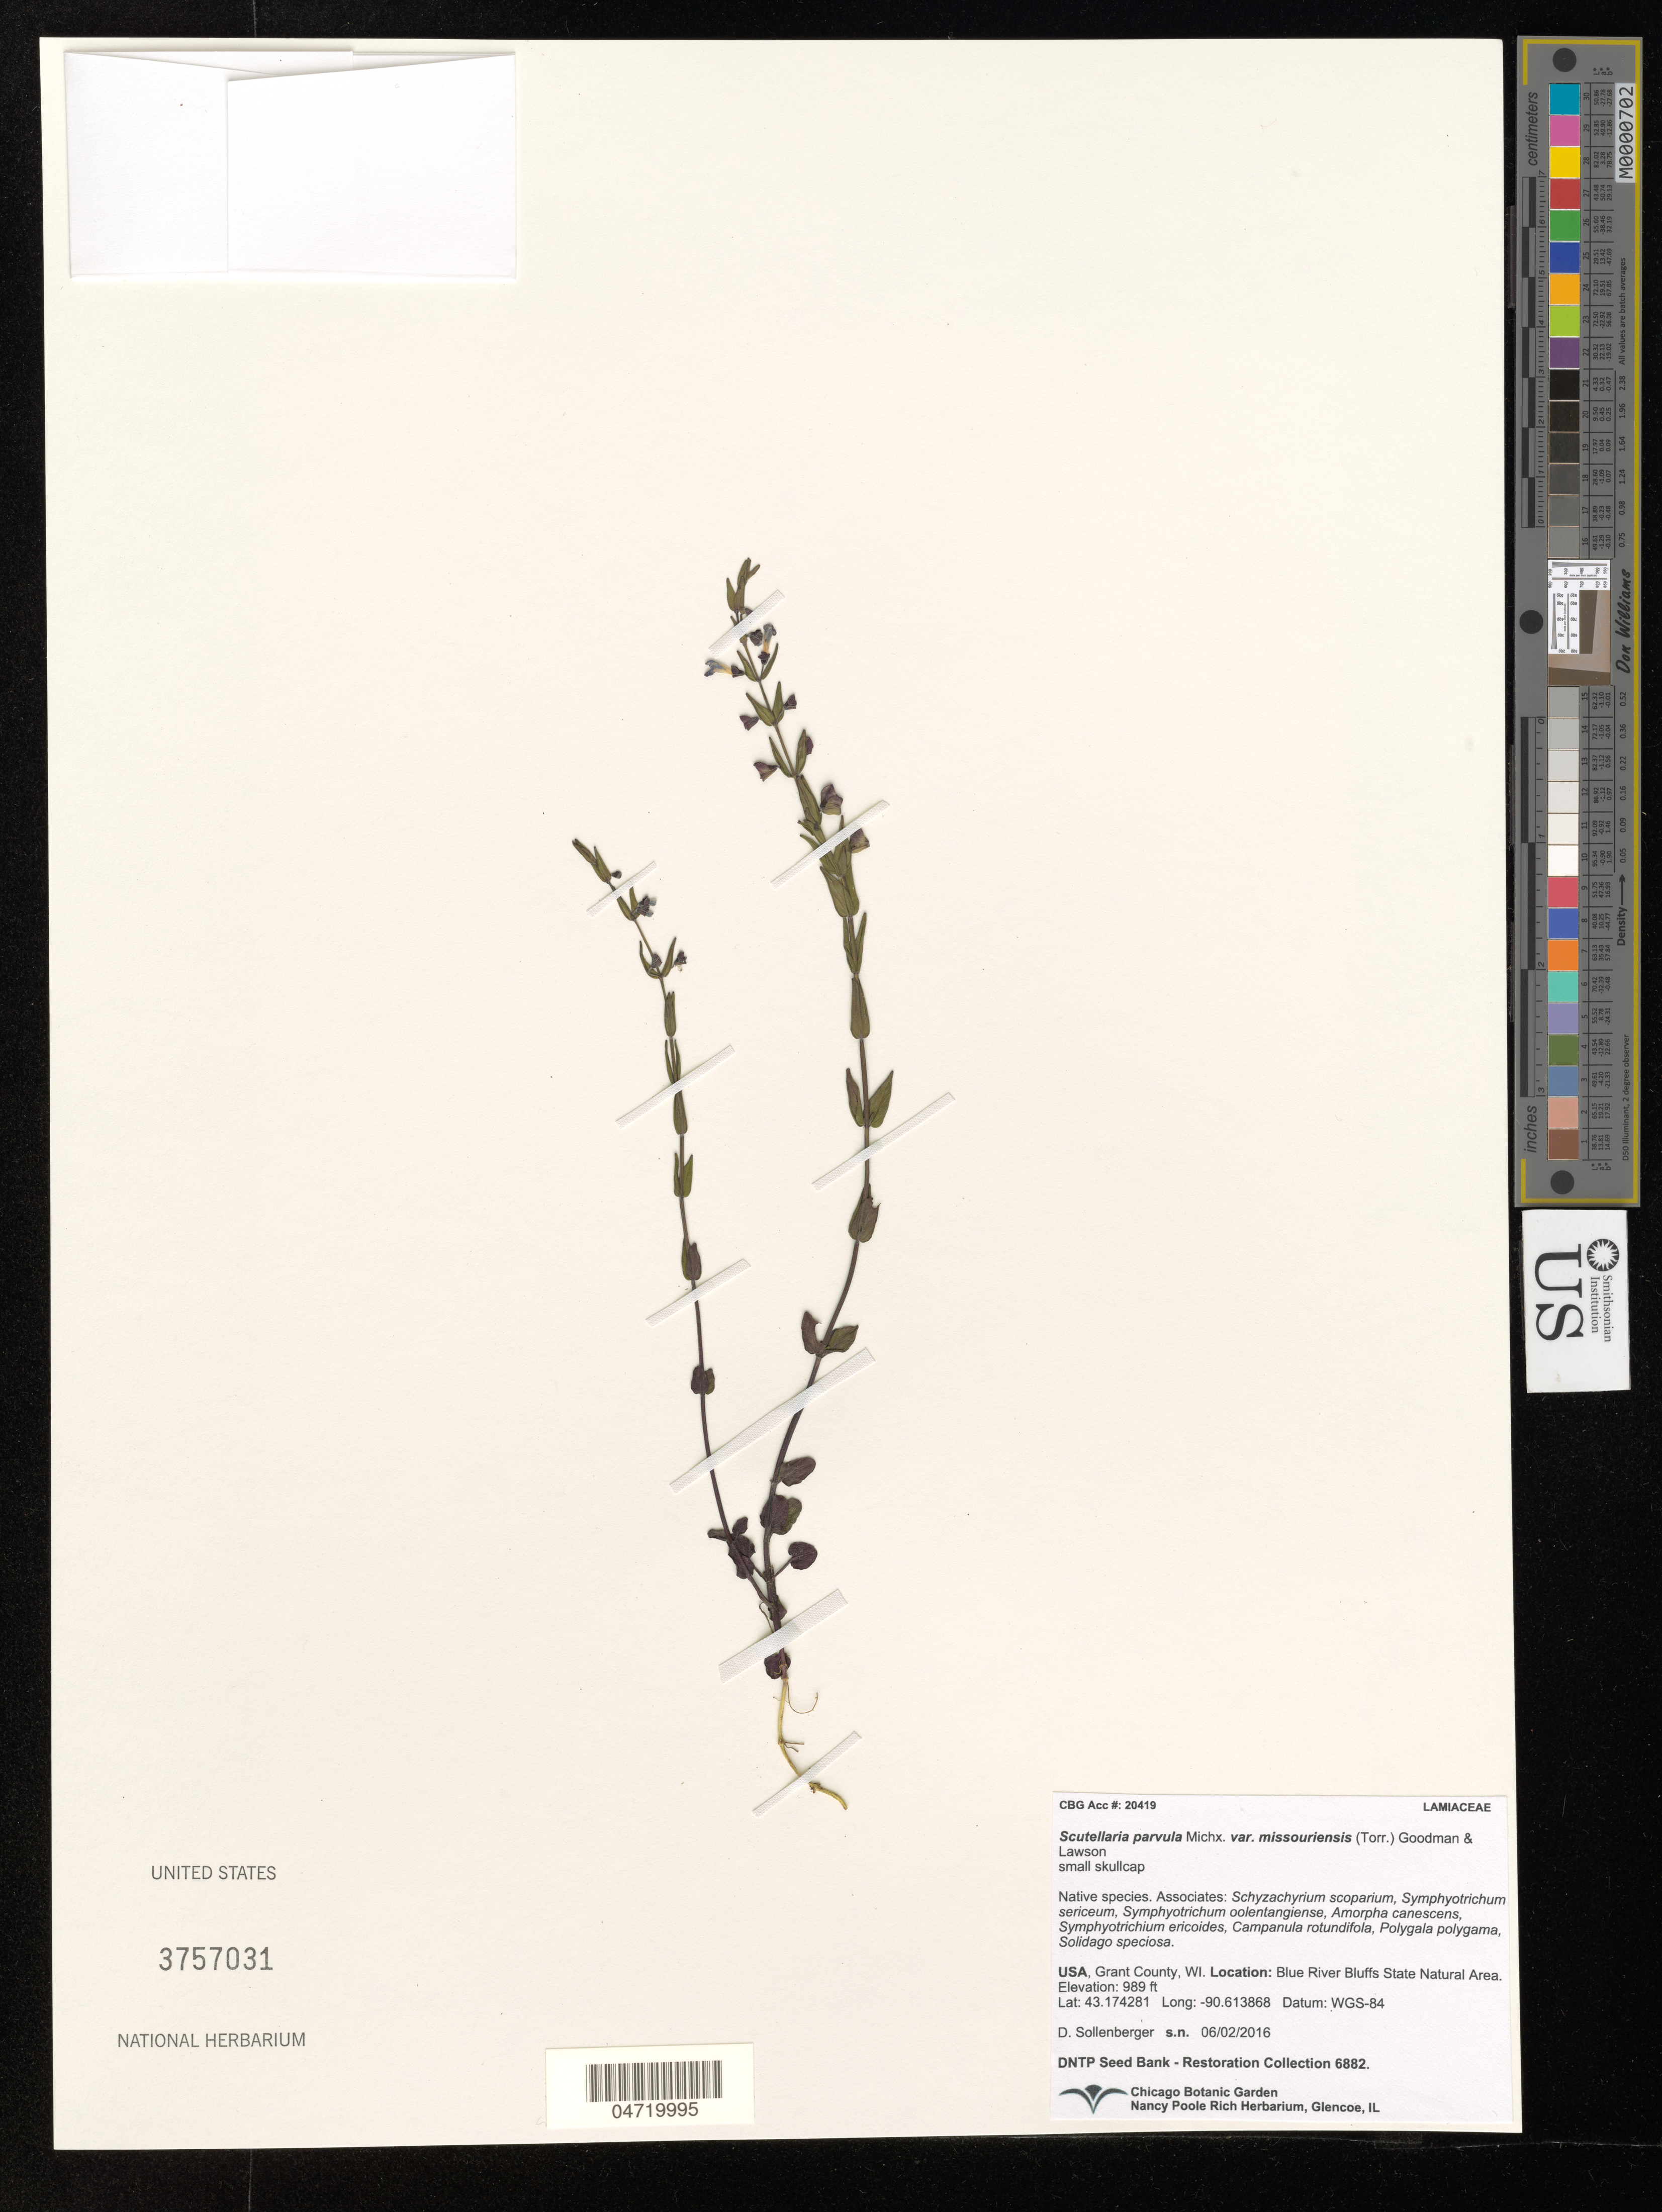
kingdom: Plantae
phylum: Tracheophyta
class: Magnoliopsida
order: Lamiales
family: Lamiaceae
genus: Scutellaria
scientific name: Scutellaria parvula var. missouriensis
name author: (Torr.) Goodman & C.A. Lawson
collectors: D. Sollenberger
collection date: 2016-06-02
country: United States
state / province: Wisconsin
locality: Grant County, WI. Blue River Bluffs State Natural Area.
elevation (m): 301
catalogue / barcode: US 3757031